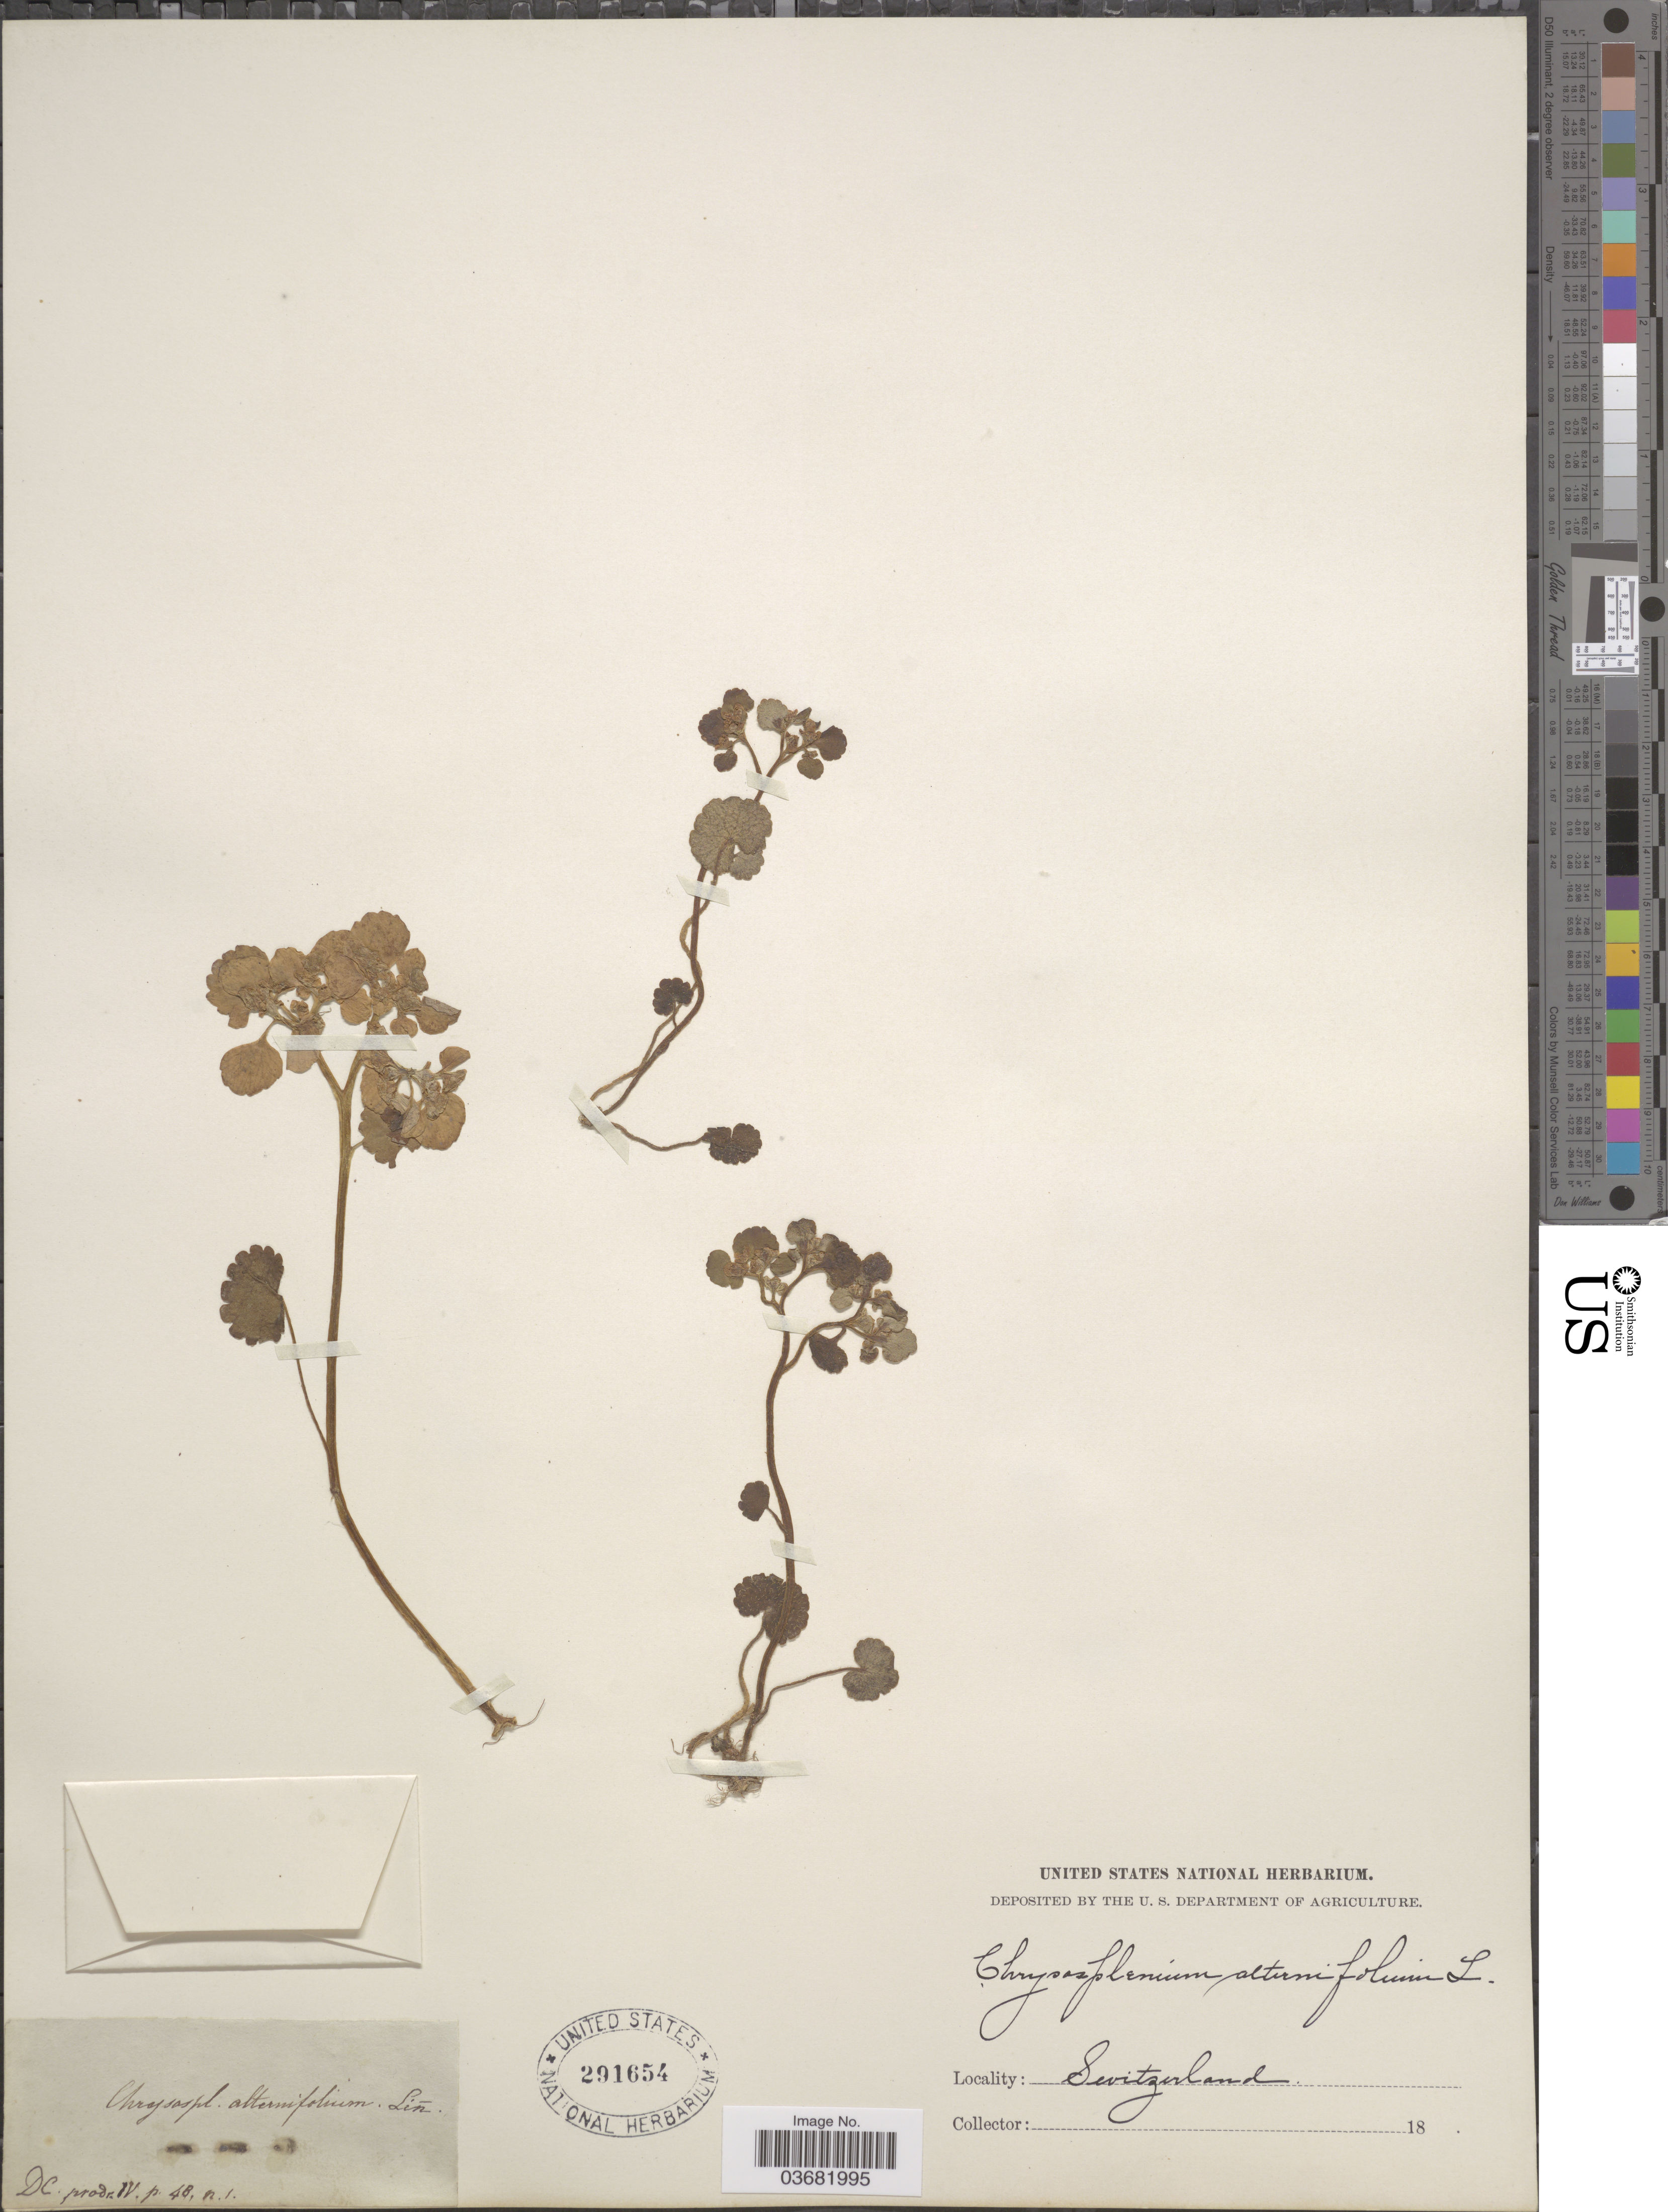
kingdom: Plantae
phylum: Tracheophyta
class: Magnoliopsida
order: Saxifragales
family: Saxifragaceae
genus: Chrysosplenium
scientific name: Chrysosplenium alternifolium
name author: L.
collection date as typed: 18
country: Switzerland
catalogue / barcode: US 291654